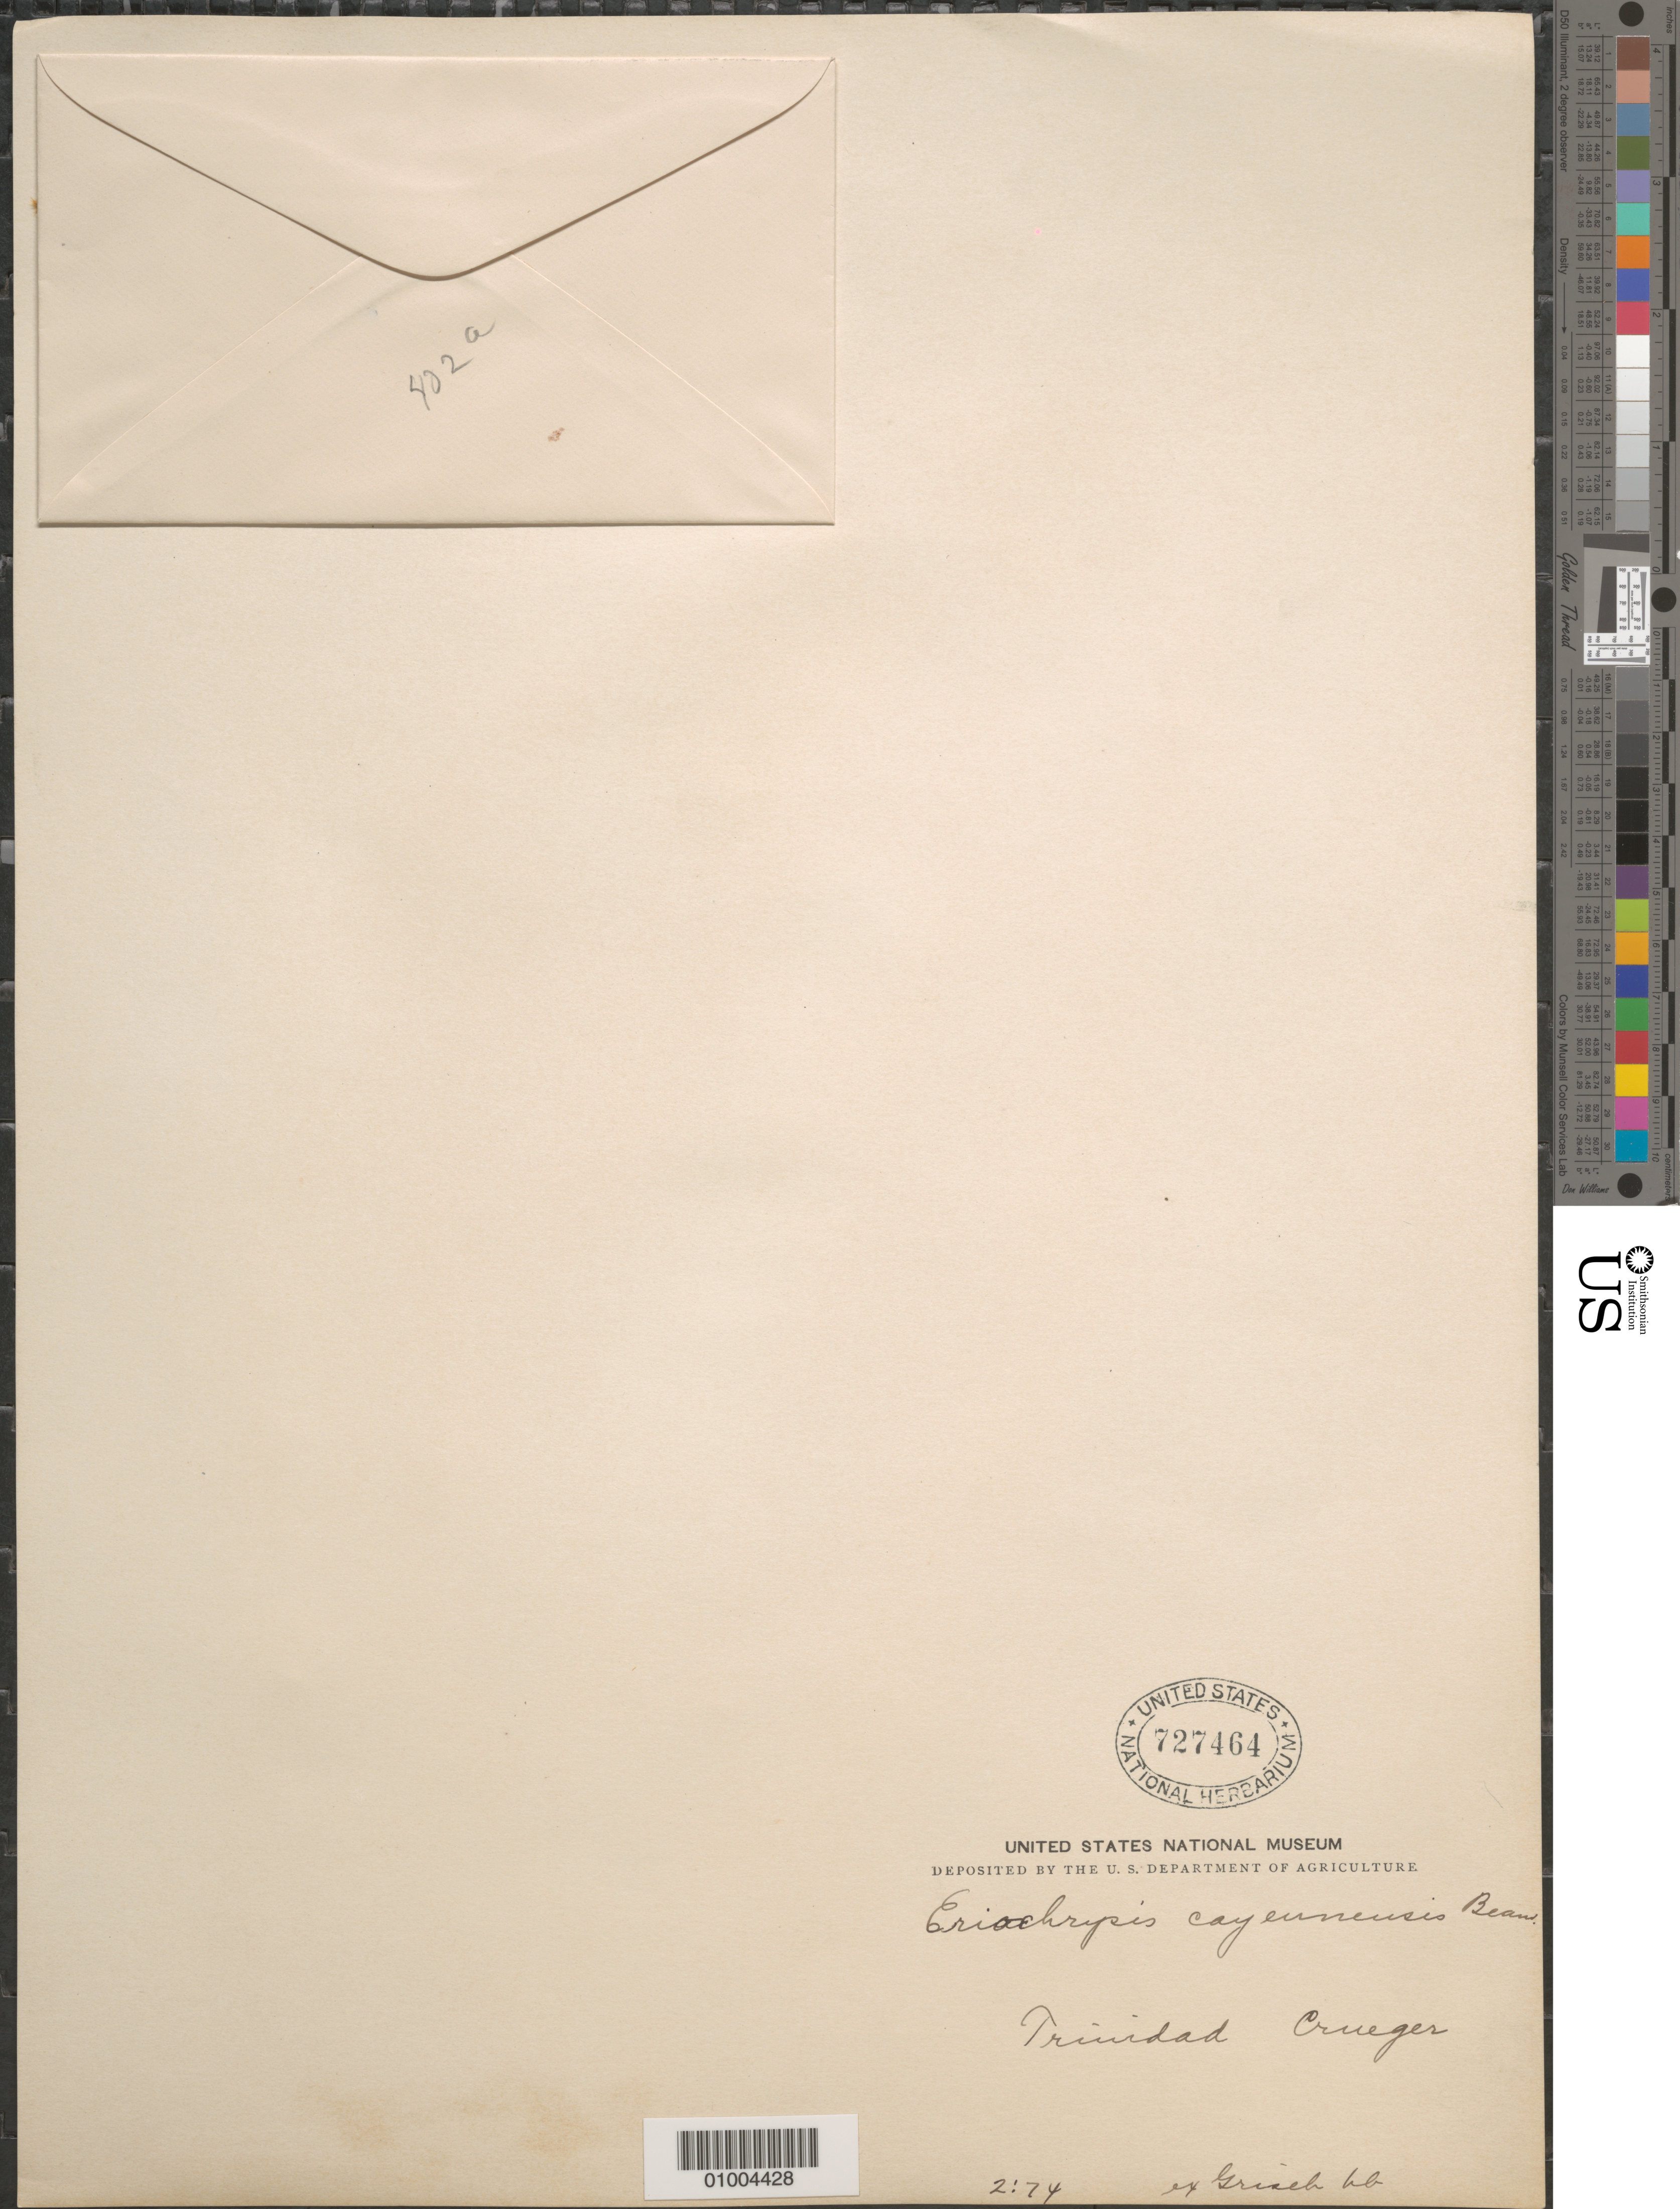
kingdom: Plantae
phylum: Tracheophyta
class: Liliopsida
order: Poales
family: Poaceae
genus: Eriochrysis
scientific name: Eriochrysis cayennensis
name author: P. Beauv.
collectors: H. Crüger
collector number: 402a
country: Trinidad and Tobago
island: Trinidad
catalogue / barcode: US 727464